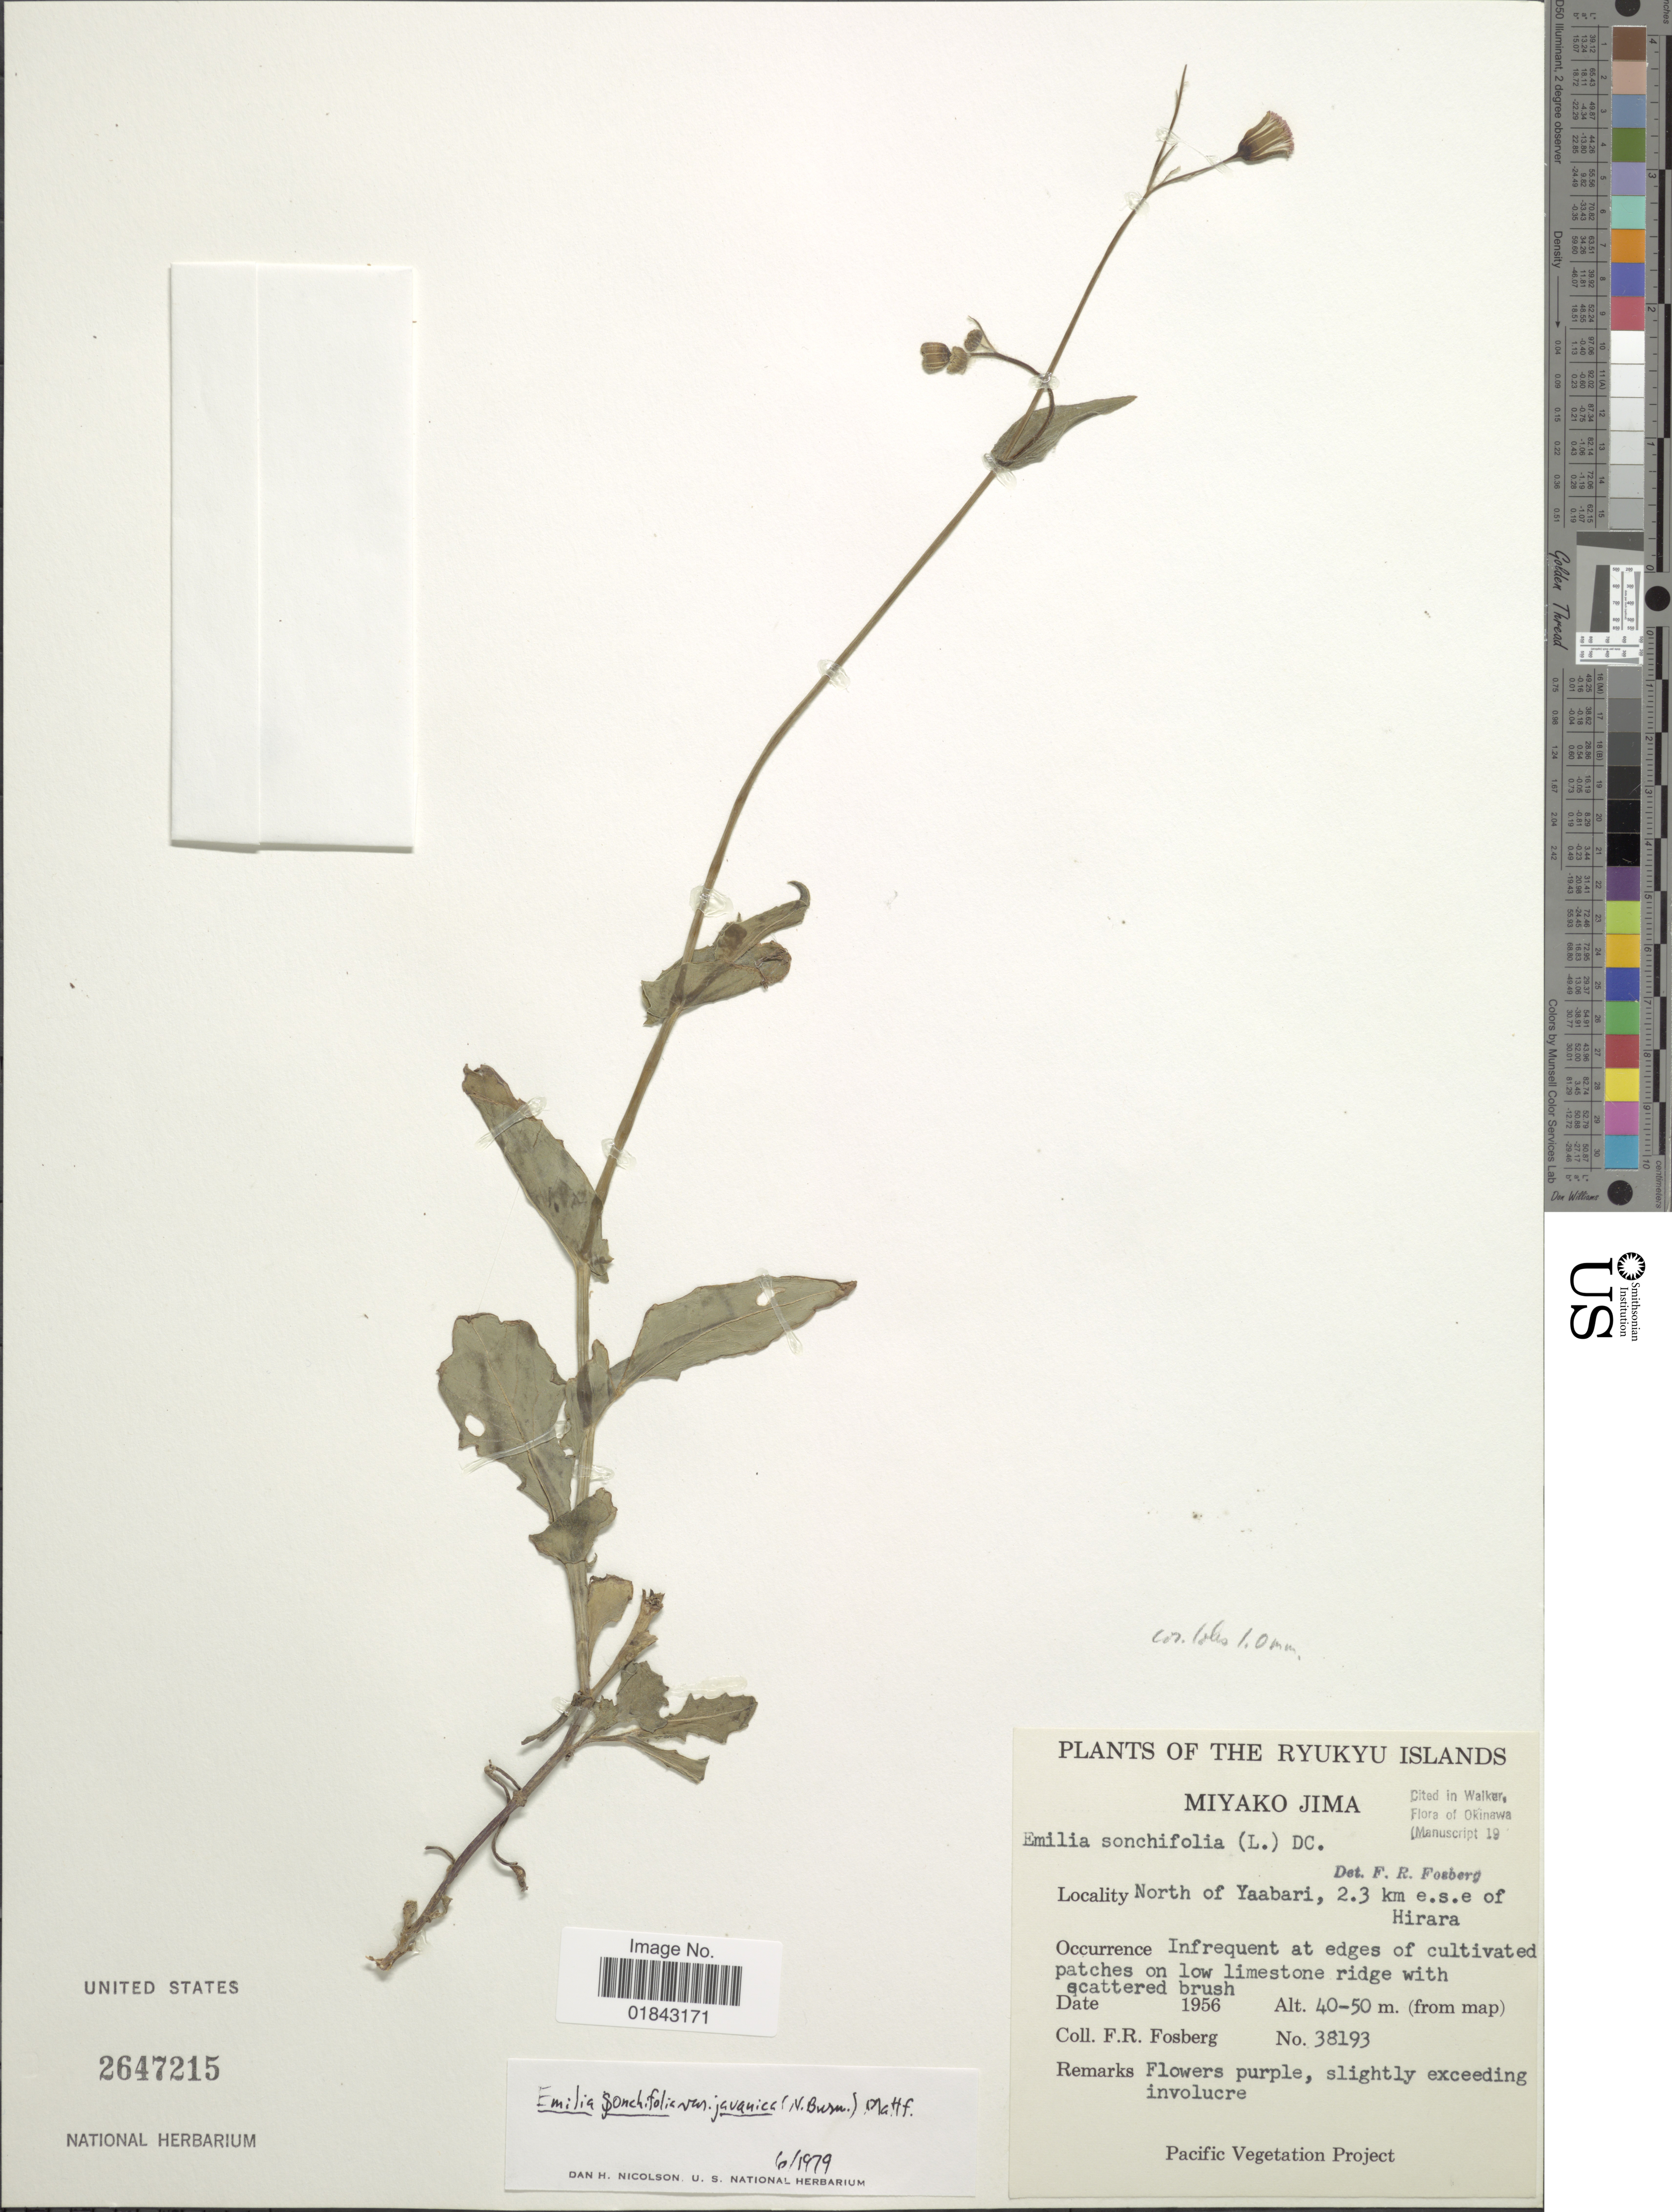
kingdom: Plantae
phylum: Tracheophyta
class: Magnoliopsida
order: Asterales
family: Asteraceae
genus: Emilia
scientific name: Emilia sonchifolia var. javanica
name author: (Burm. f.) Mattf.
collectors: F. R. Fosberg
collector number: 38193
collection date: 1956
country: Japan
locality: Ryukyu Islands, Miyako Jima, north of Yaabari, 2.3 km e.s.e. of Hirara, infrequent at edges of cultitaved patches on low limestone ridge with scattered brush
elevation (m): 40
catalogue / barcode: US 2647215